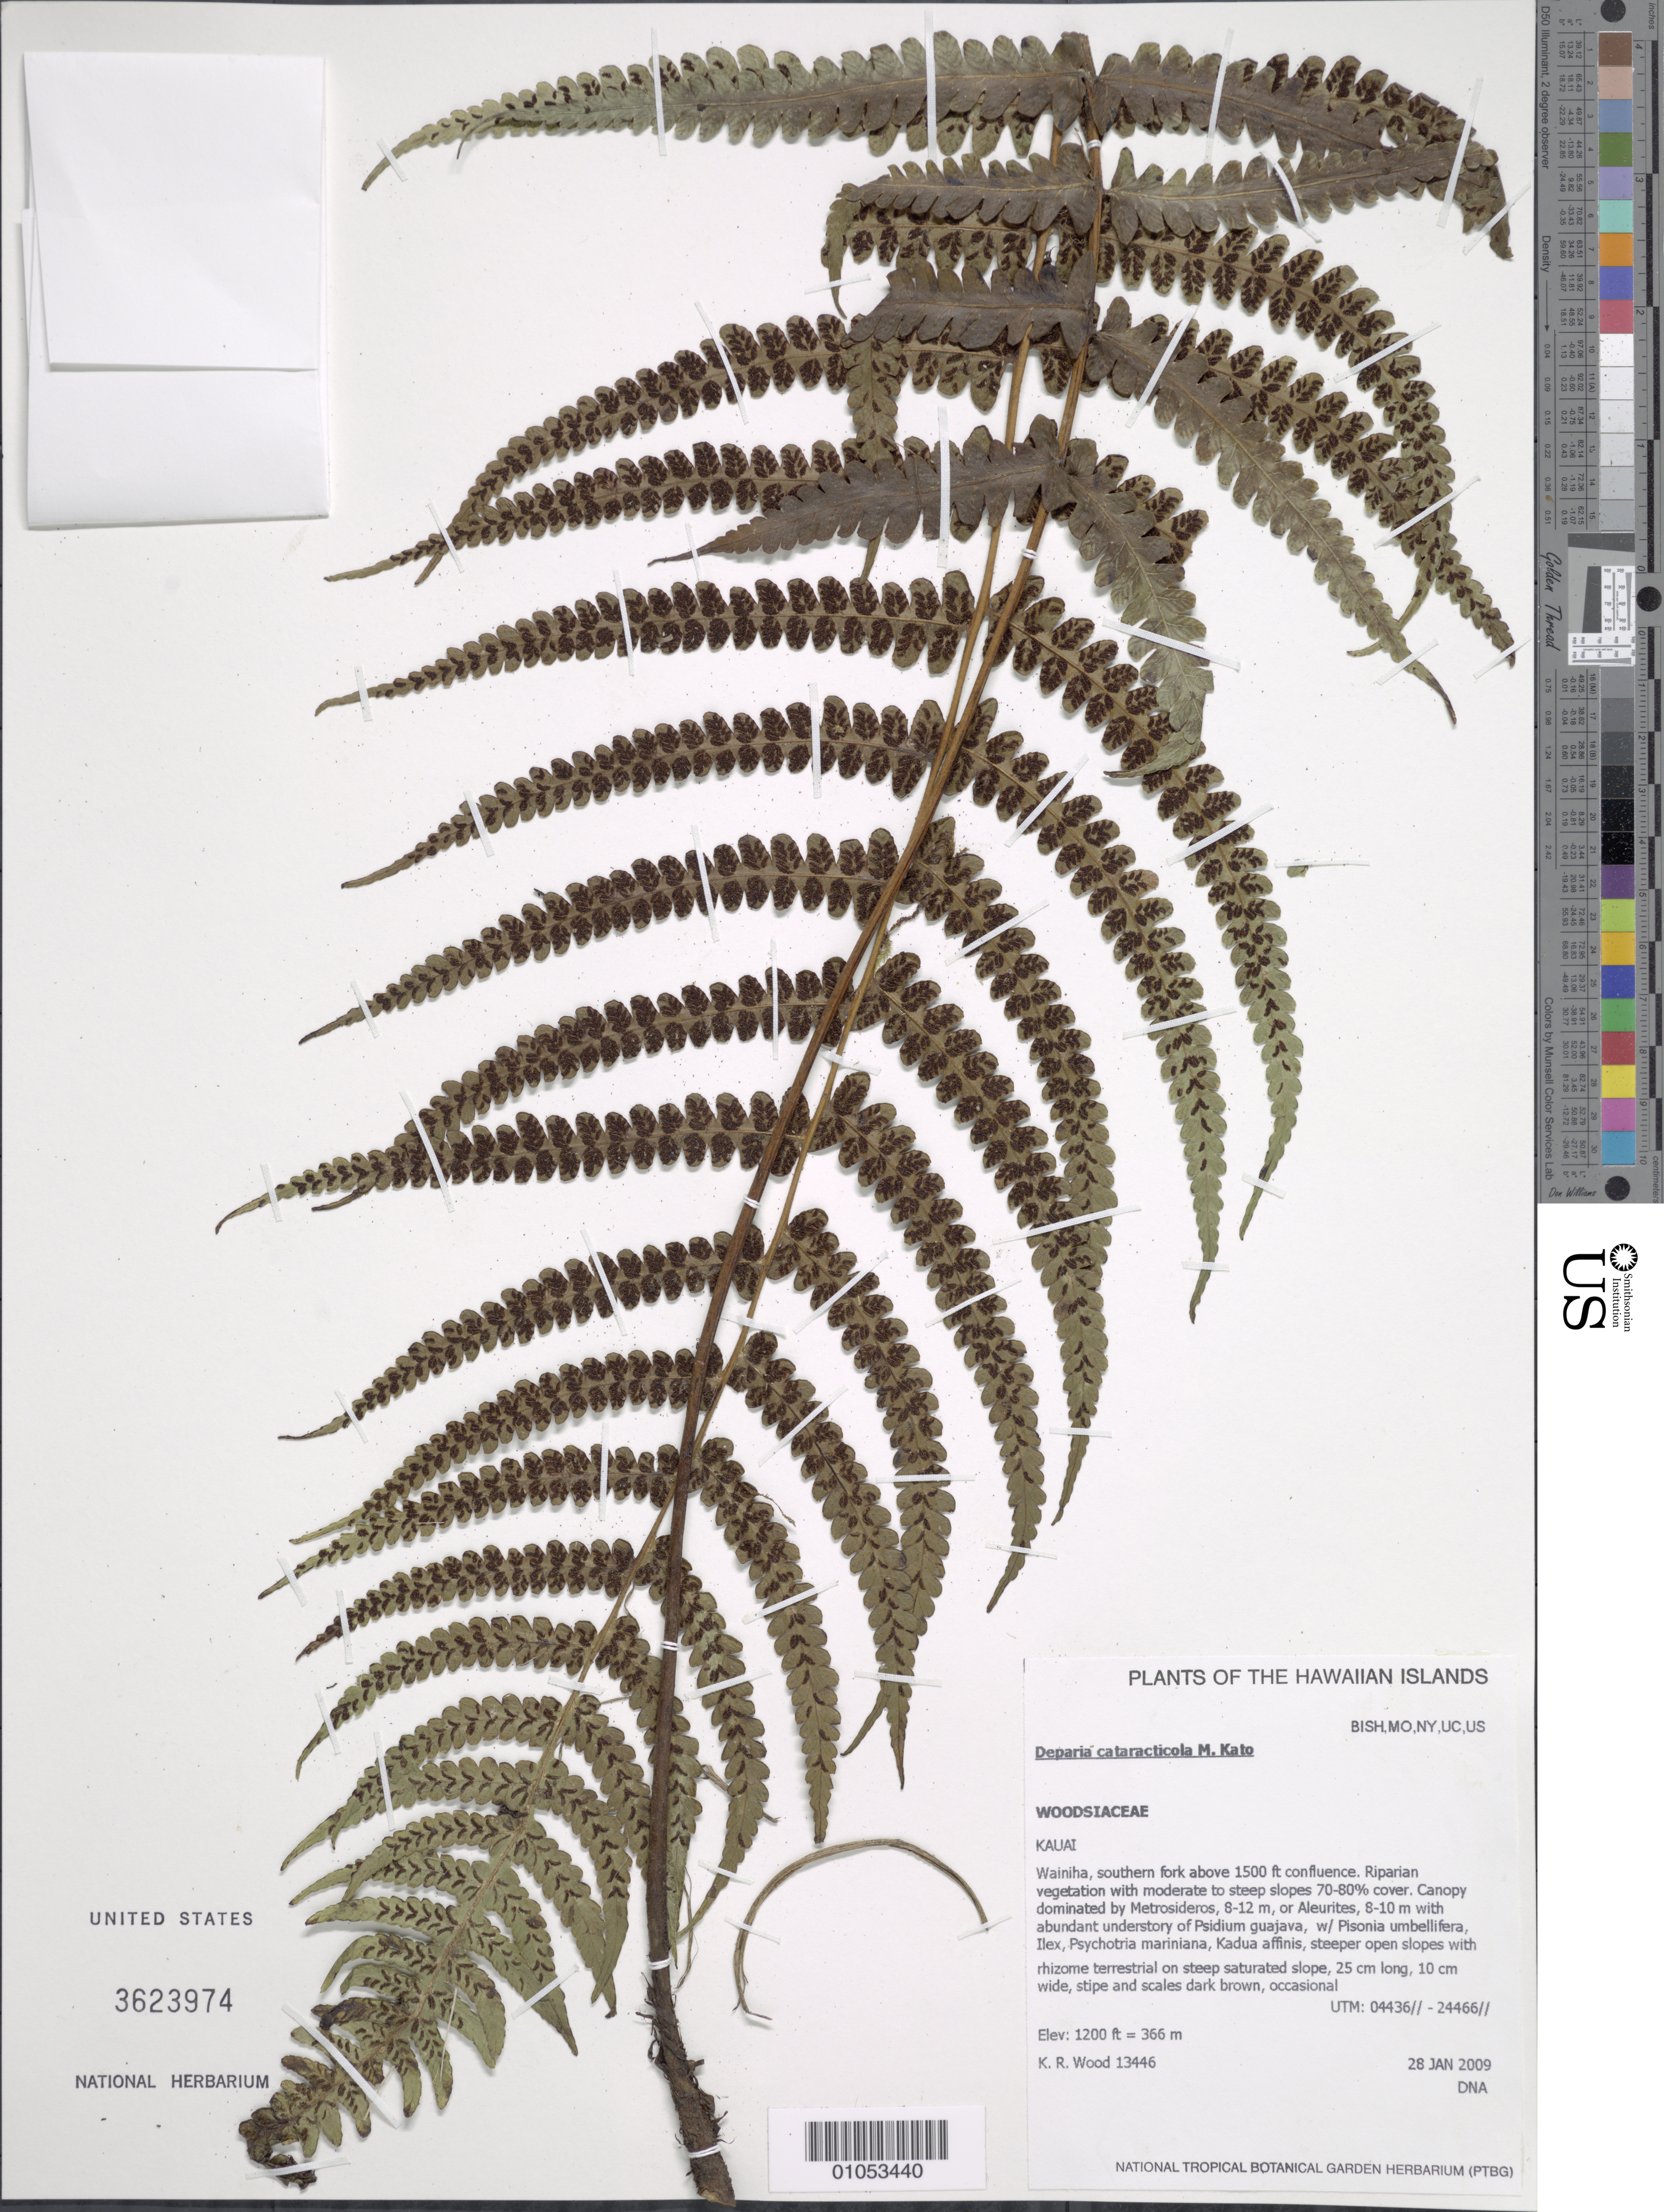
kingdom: Plantae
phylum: Tracheophyta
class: Polypodiopsida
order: Polypodiales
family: Athyriaceae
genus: Deparia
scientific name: Deparia cataracticola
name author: M. Kato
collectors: K. R. Wood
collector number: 13446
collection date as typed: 28 Jan 2009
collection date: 2009-01-28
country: United States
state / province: Hawaii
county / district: Kauai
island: Kaua'i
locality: Wainiha, southern fork above 1500 ft confluence.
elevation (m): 366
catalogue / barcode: US 3623974